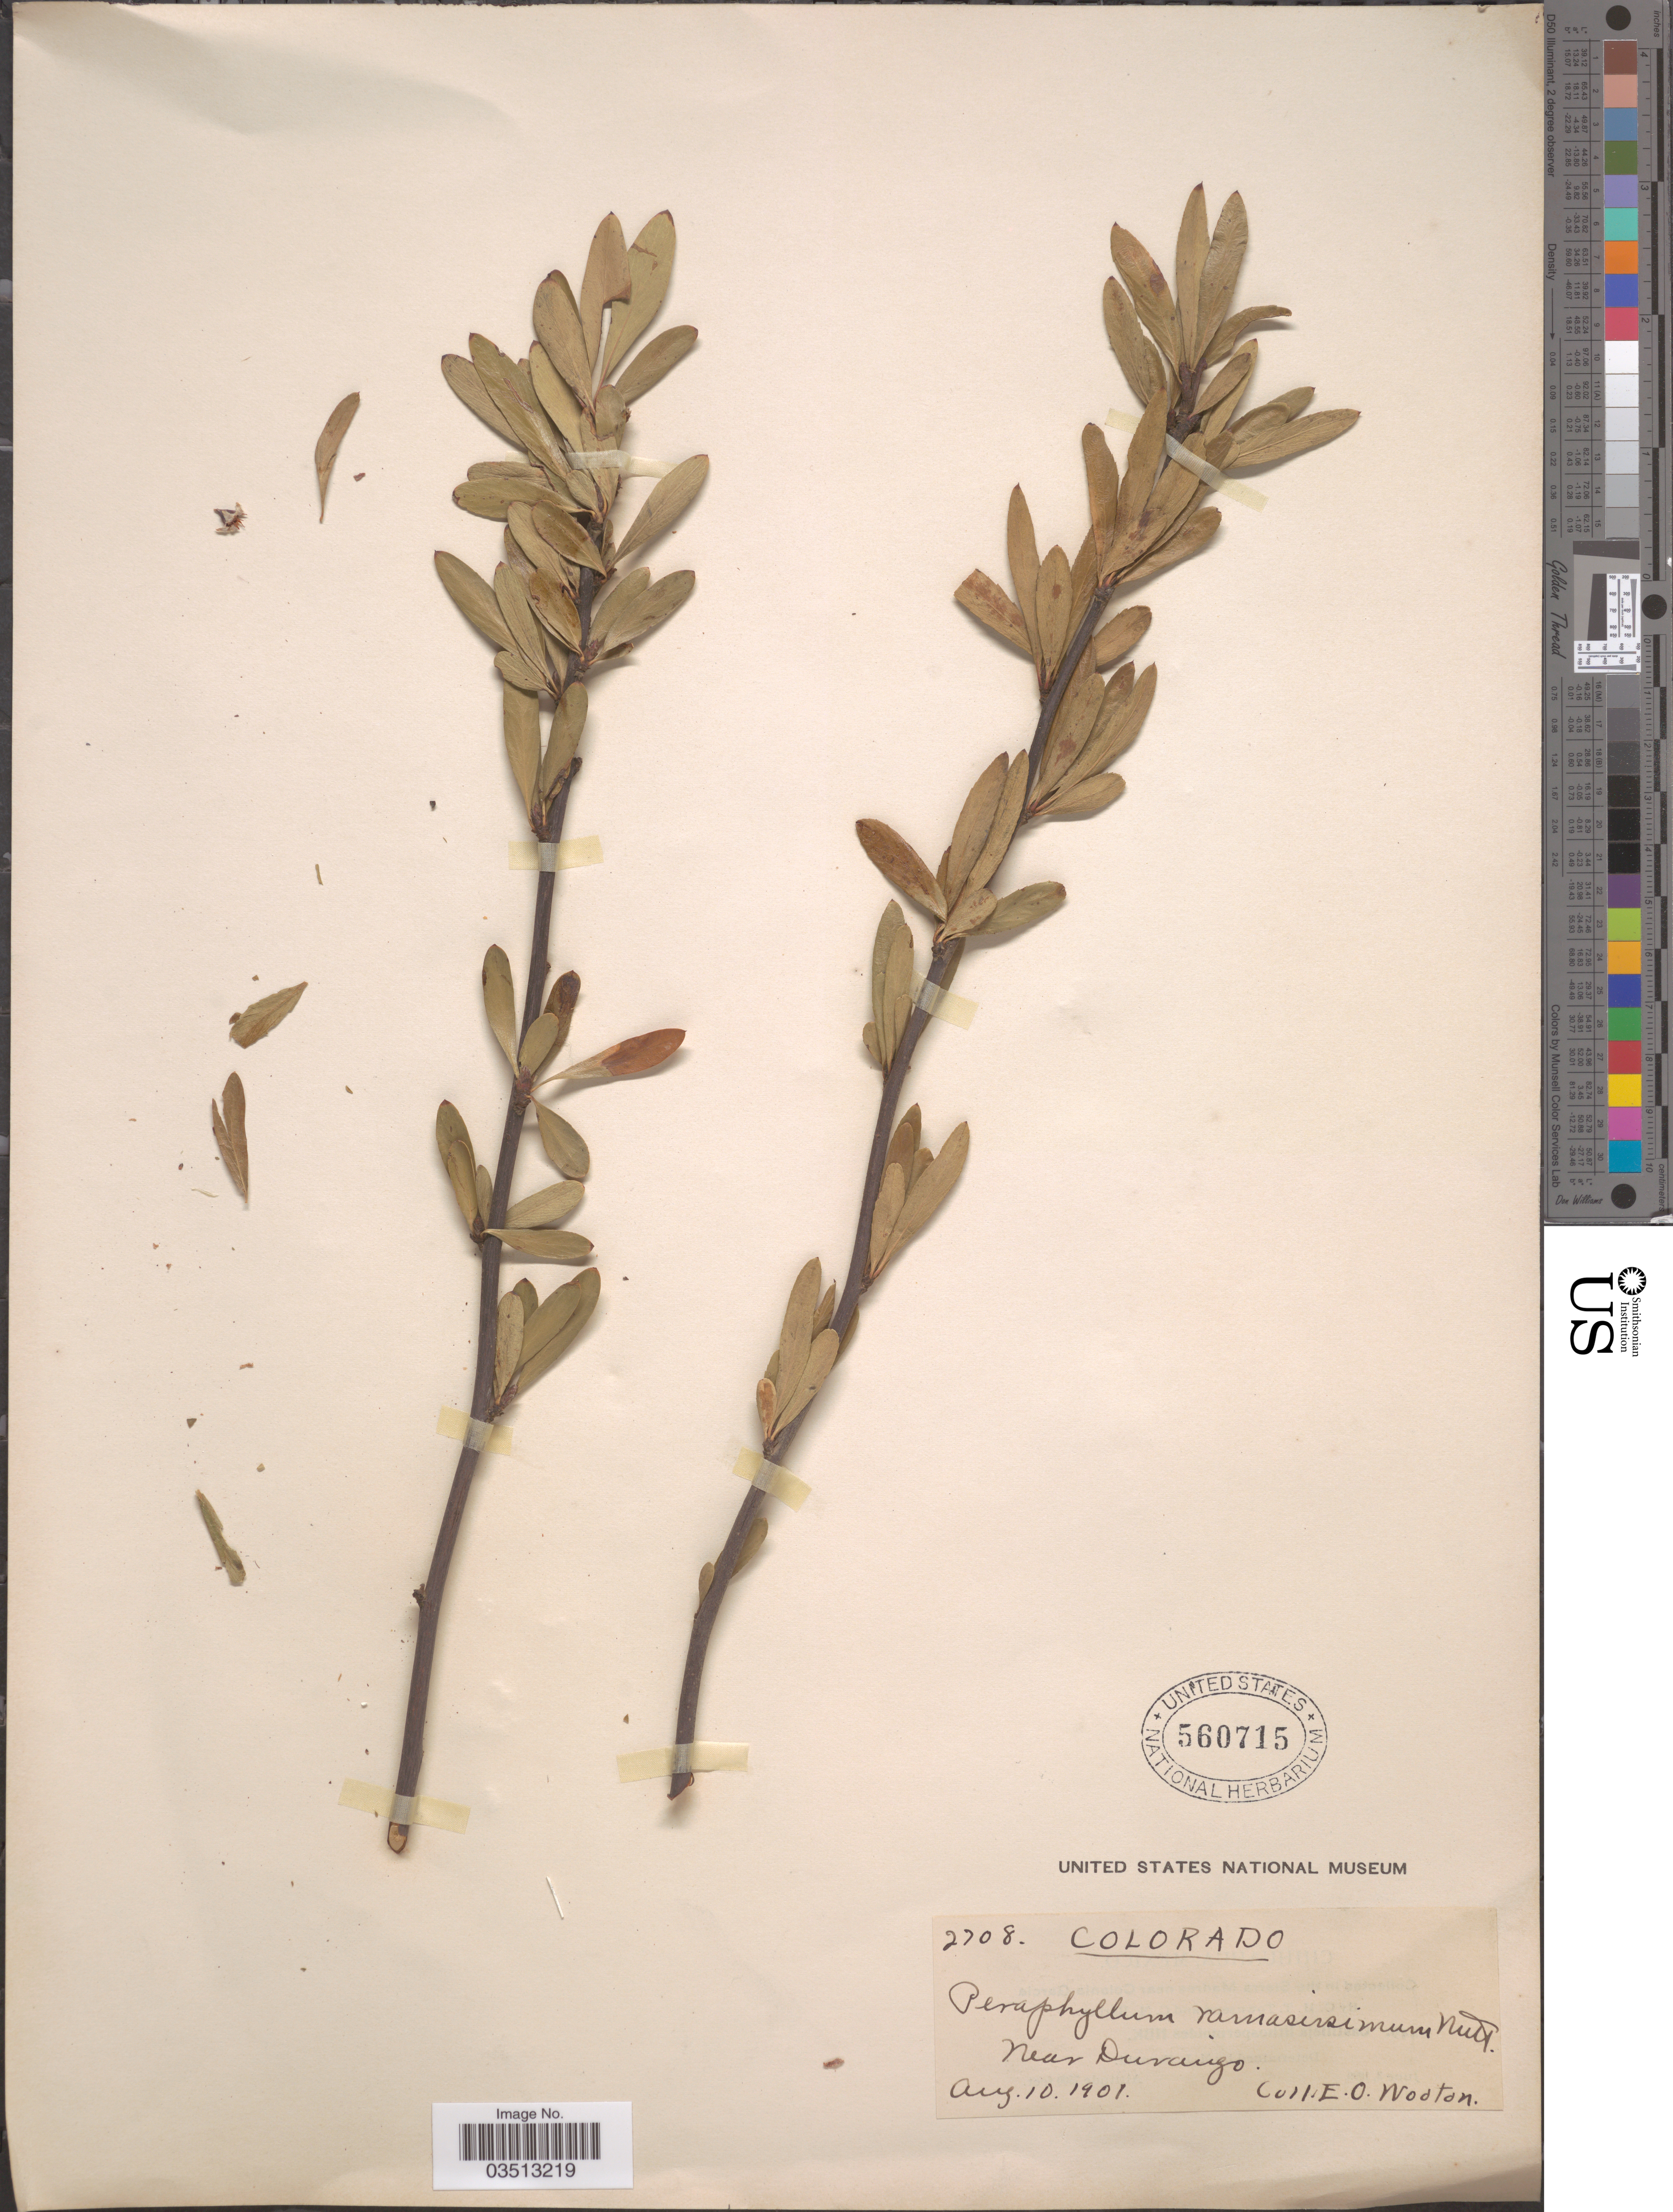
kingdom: Plantae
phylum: Tracheophyta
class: Magnoliopsida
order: Rosales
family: Rosaceae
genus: Peraphyllum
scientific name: Peraphyllum ramosissimum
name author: Nutt.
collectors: E. O. Wooton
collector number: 2708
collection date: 1901-08-10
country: United States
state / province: Colorado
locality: Near Durango.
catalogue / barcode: US 560715